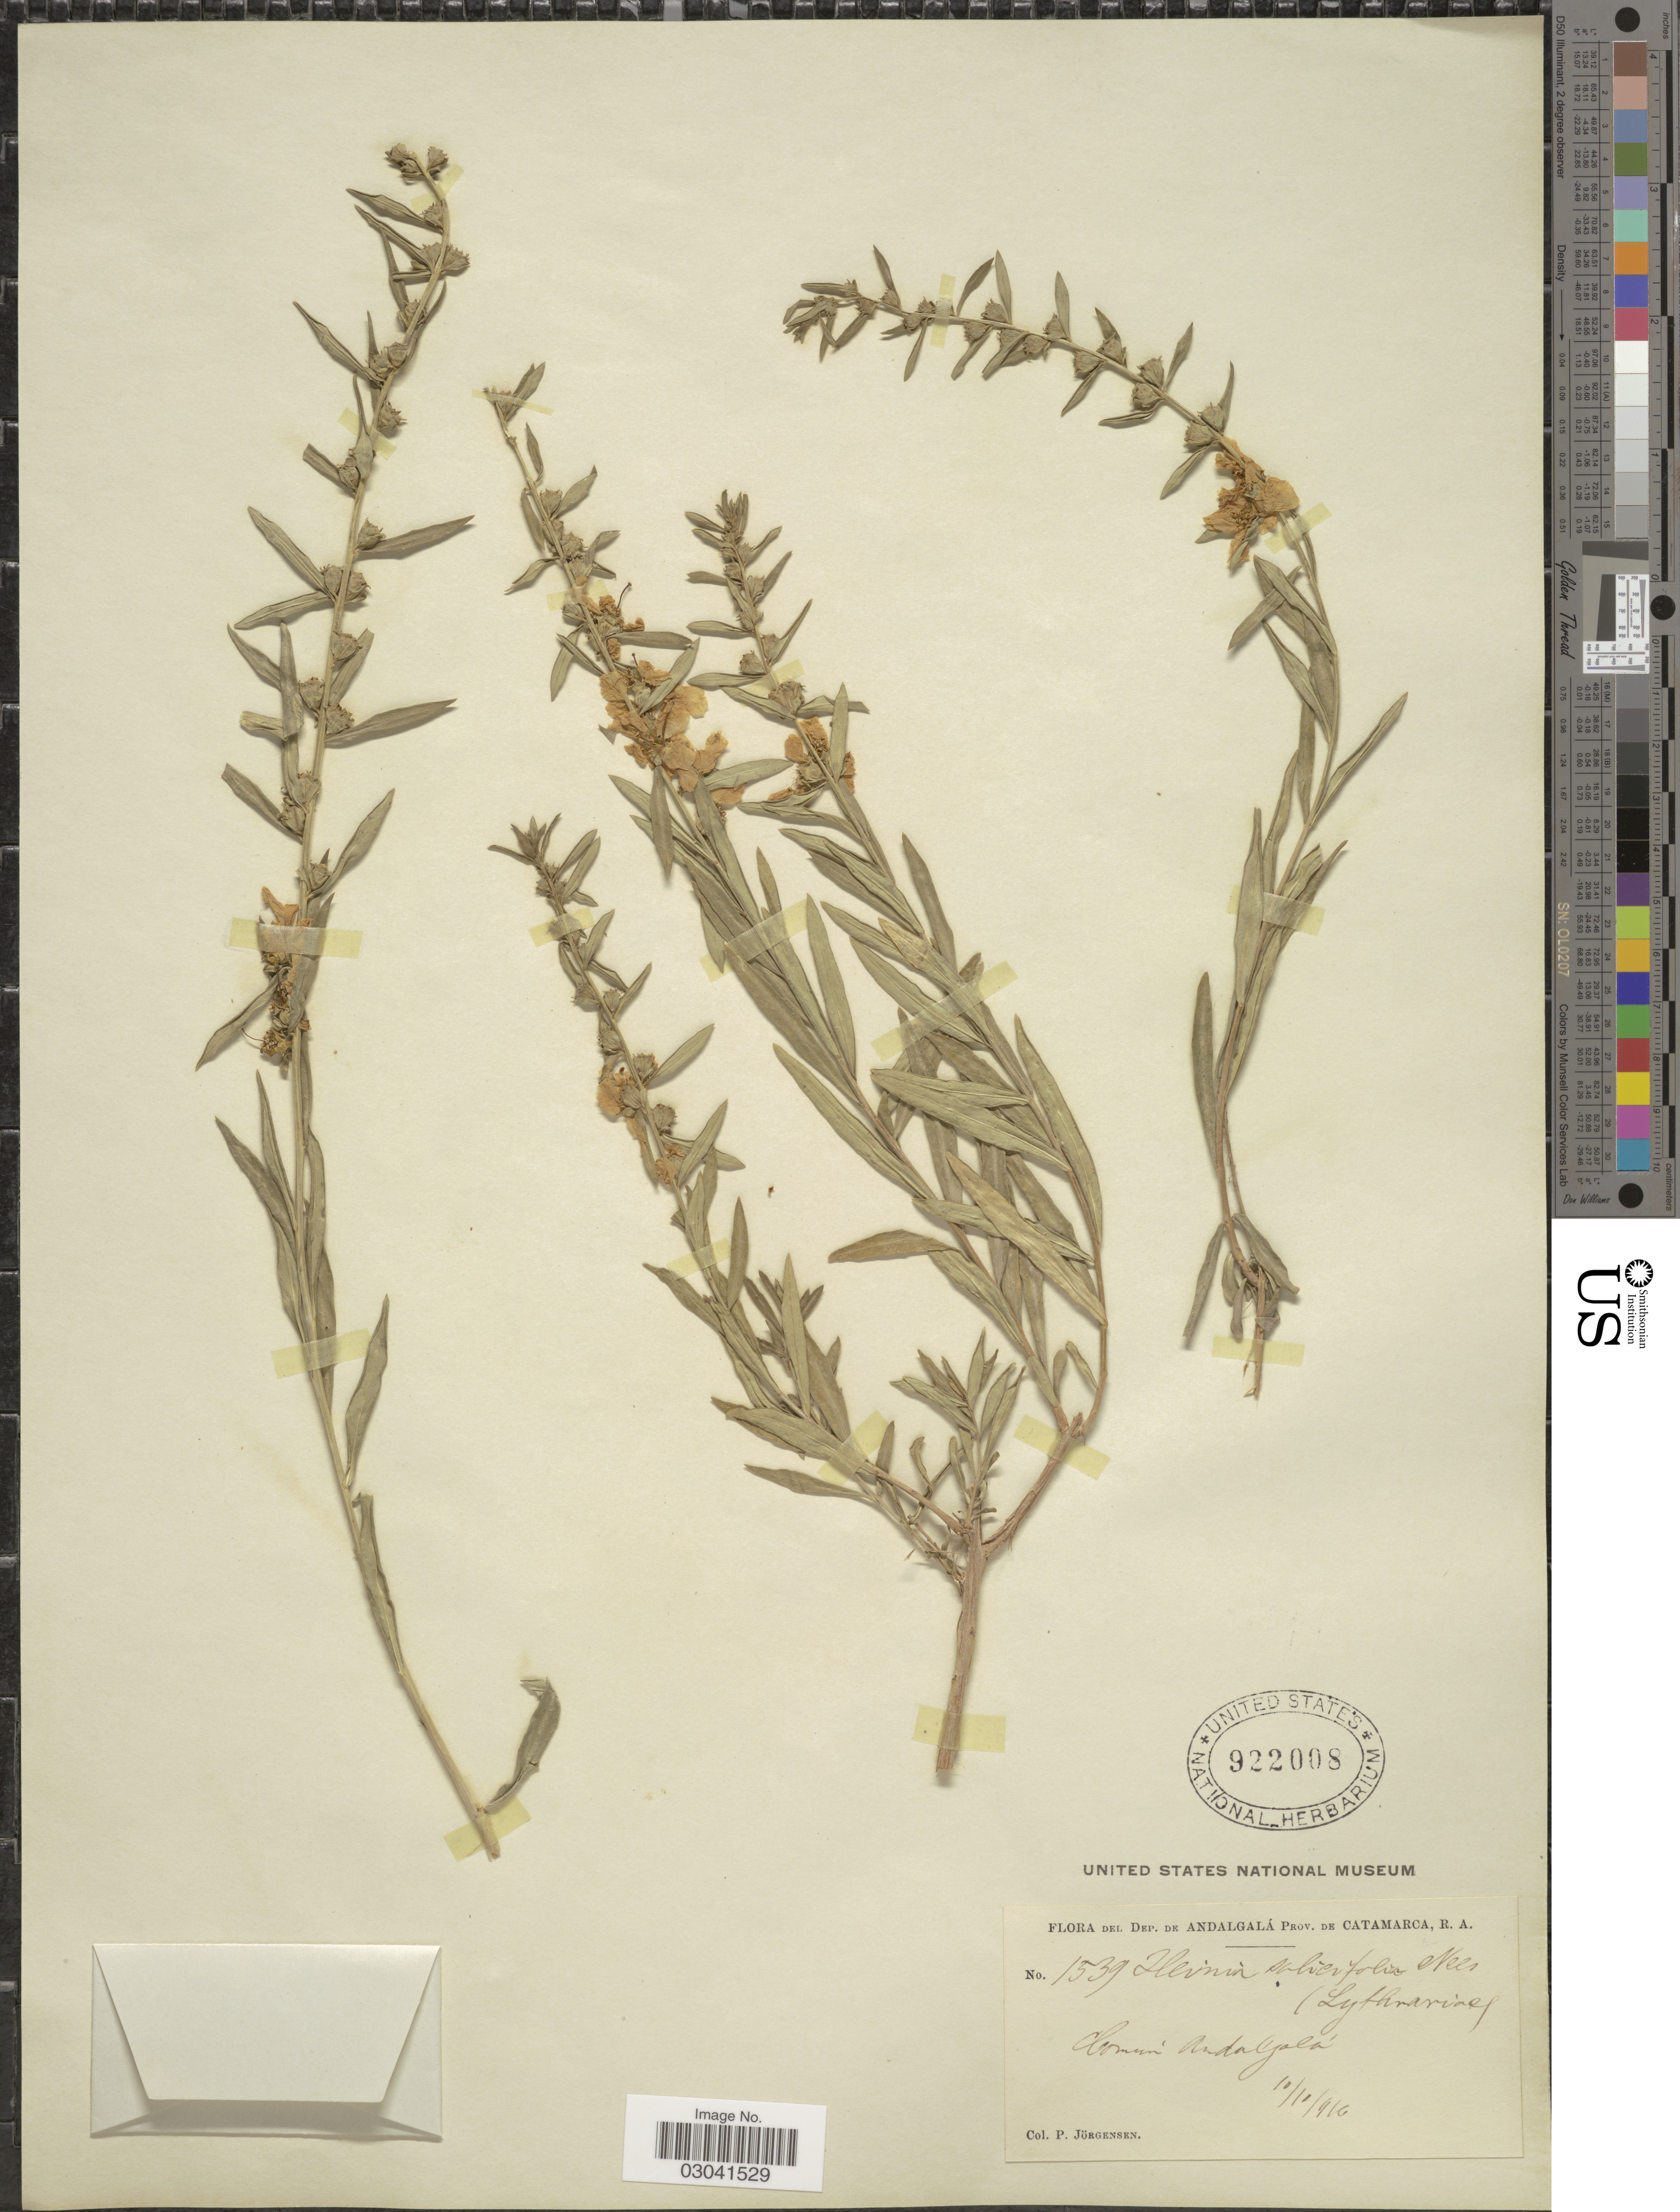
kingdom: Plantae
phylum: Tracheophyta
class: Magnoliopsida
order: Myrtales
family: Lythraceae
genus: Heimia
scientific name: Heimia salicifolia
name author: Link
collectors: P. Jörgensen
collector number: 1537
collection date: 1916-10-10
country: Argentina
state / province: Catamarca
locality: Dep. de Andalgalá, Prov. de Catamarca. Común Andalgalá.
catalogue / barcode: US 922008